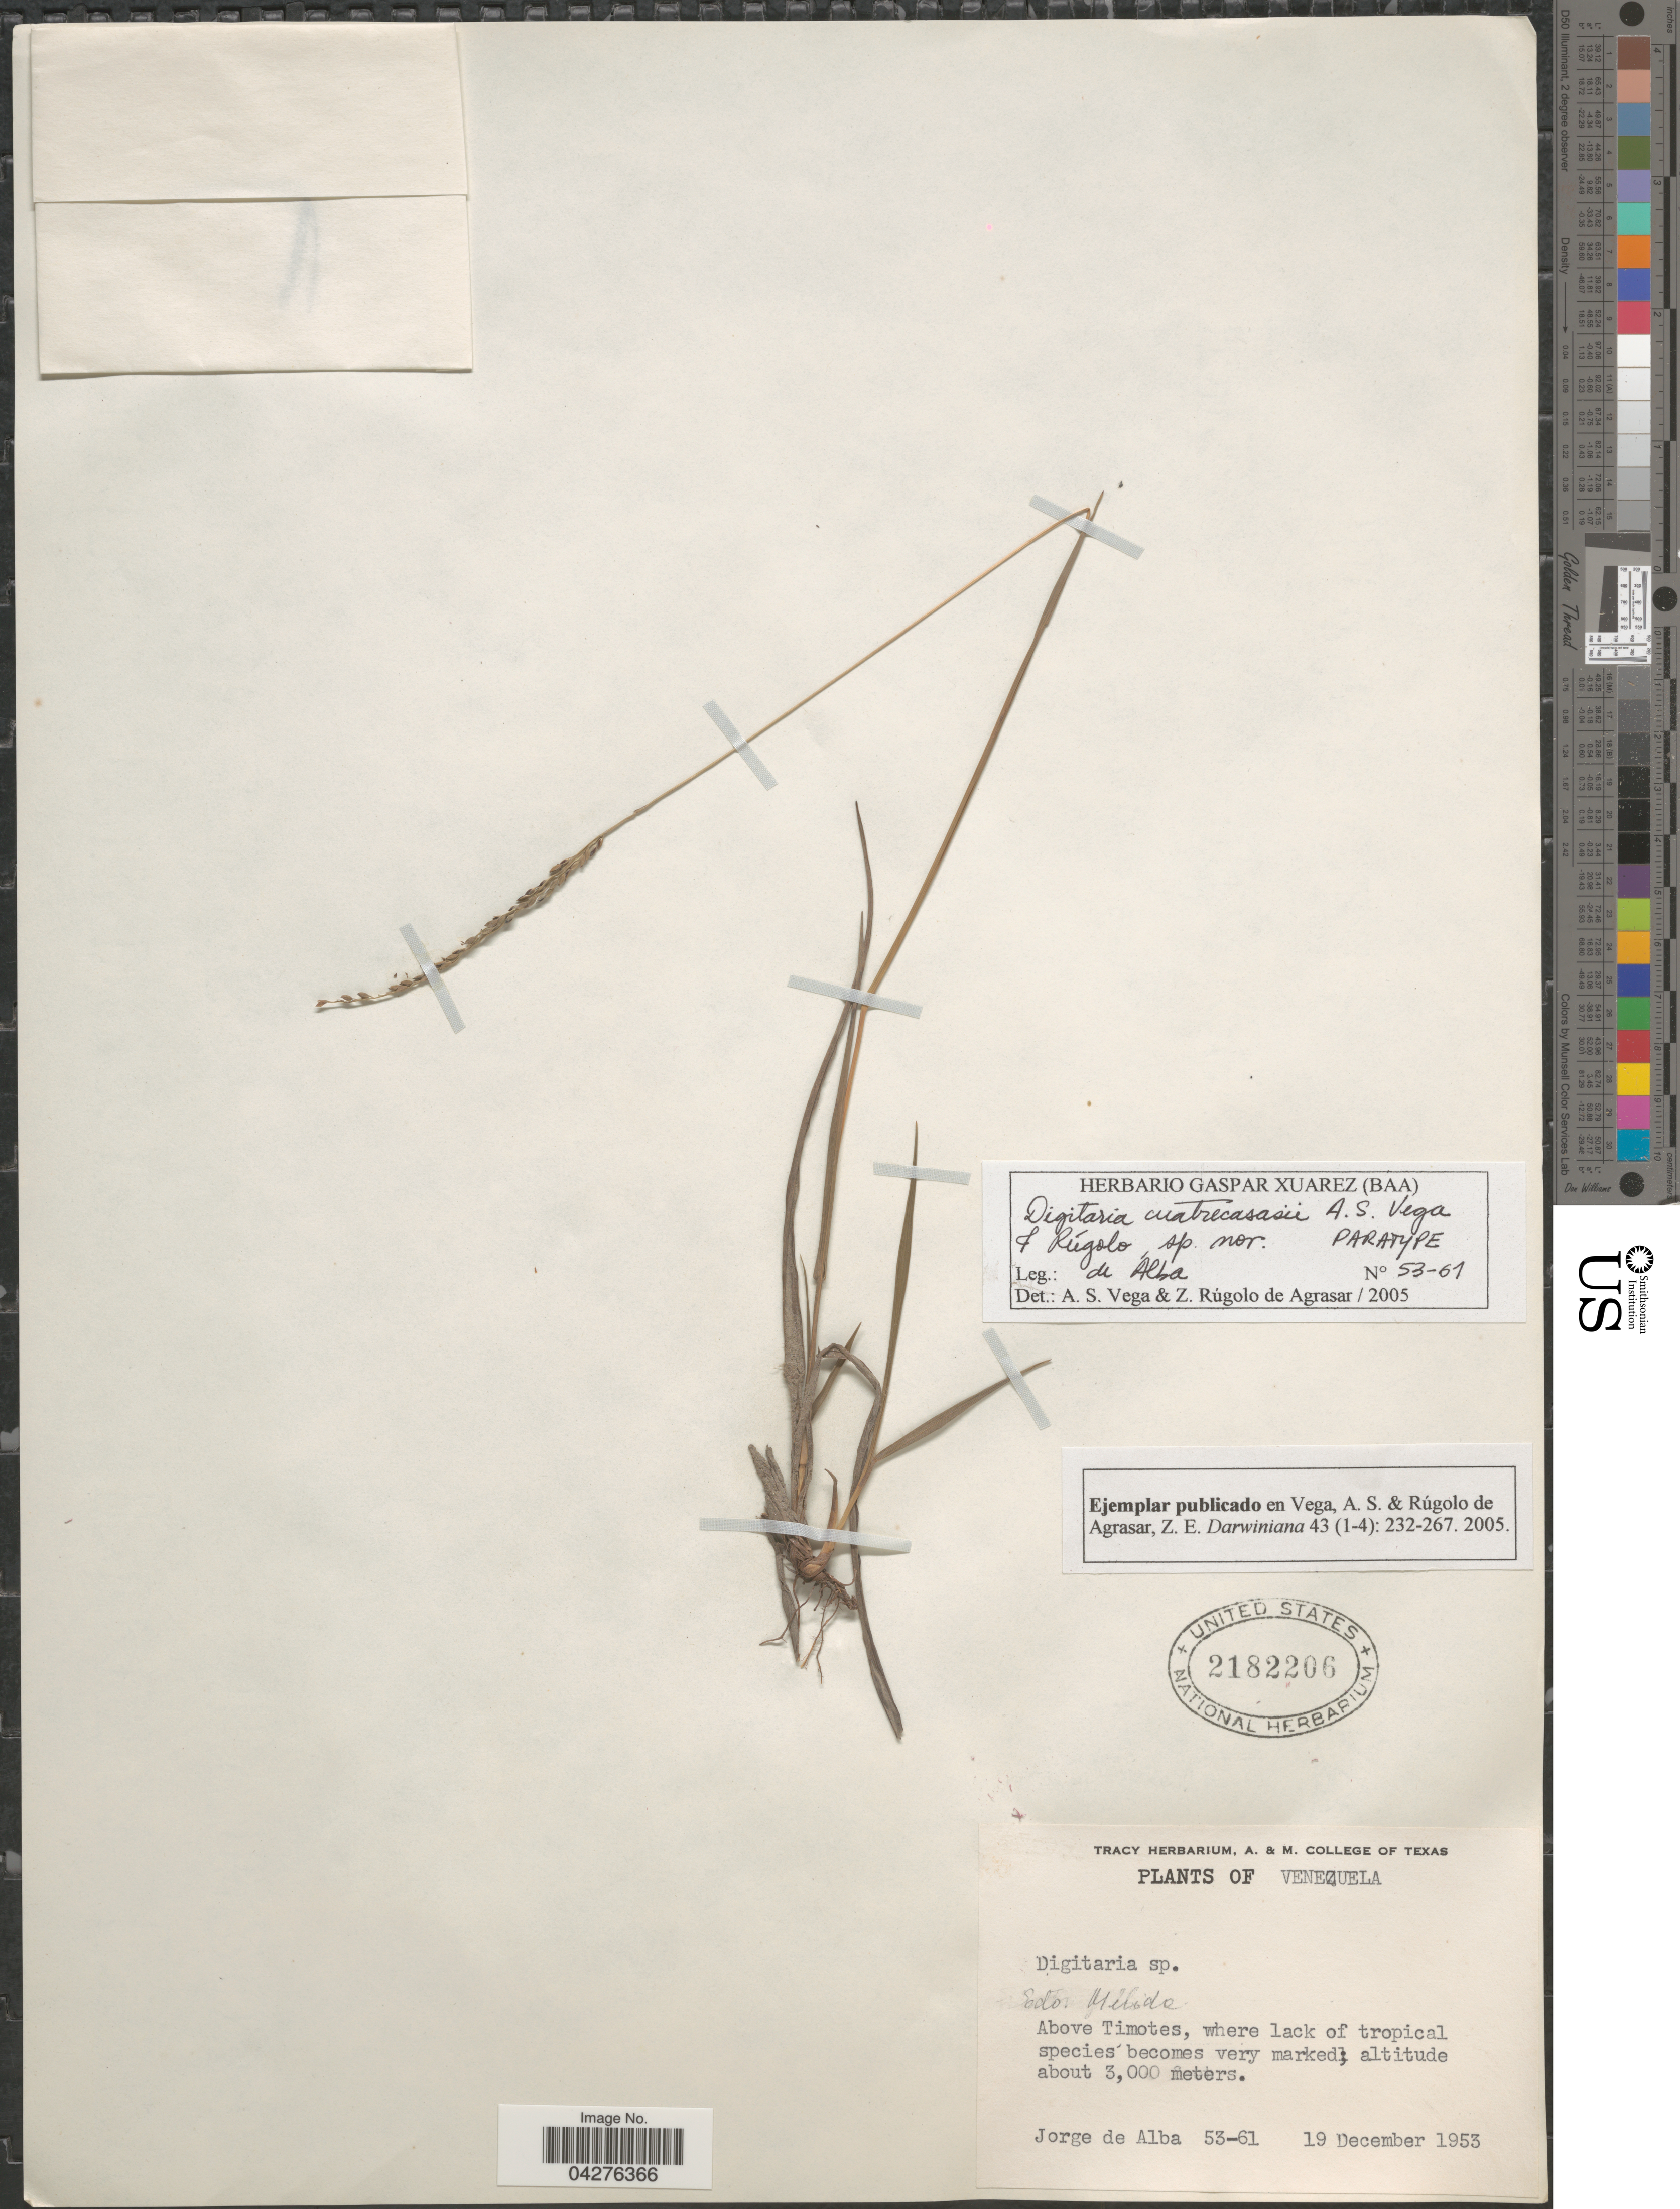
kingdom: Plantae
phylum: Tracheophyta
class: Liliopsida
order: Poales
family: Poaceae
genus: Digitaria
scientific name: Digitaria cuatrecasasii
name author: A.S. Vega & Rúgolo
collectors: J. Alba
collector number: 53-61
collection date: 1953-12-19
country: Venezuela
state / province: Merida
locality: Above Timotes.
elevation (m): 3000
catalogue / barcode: US 2182206